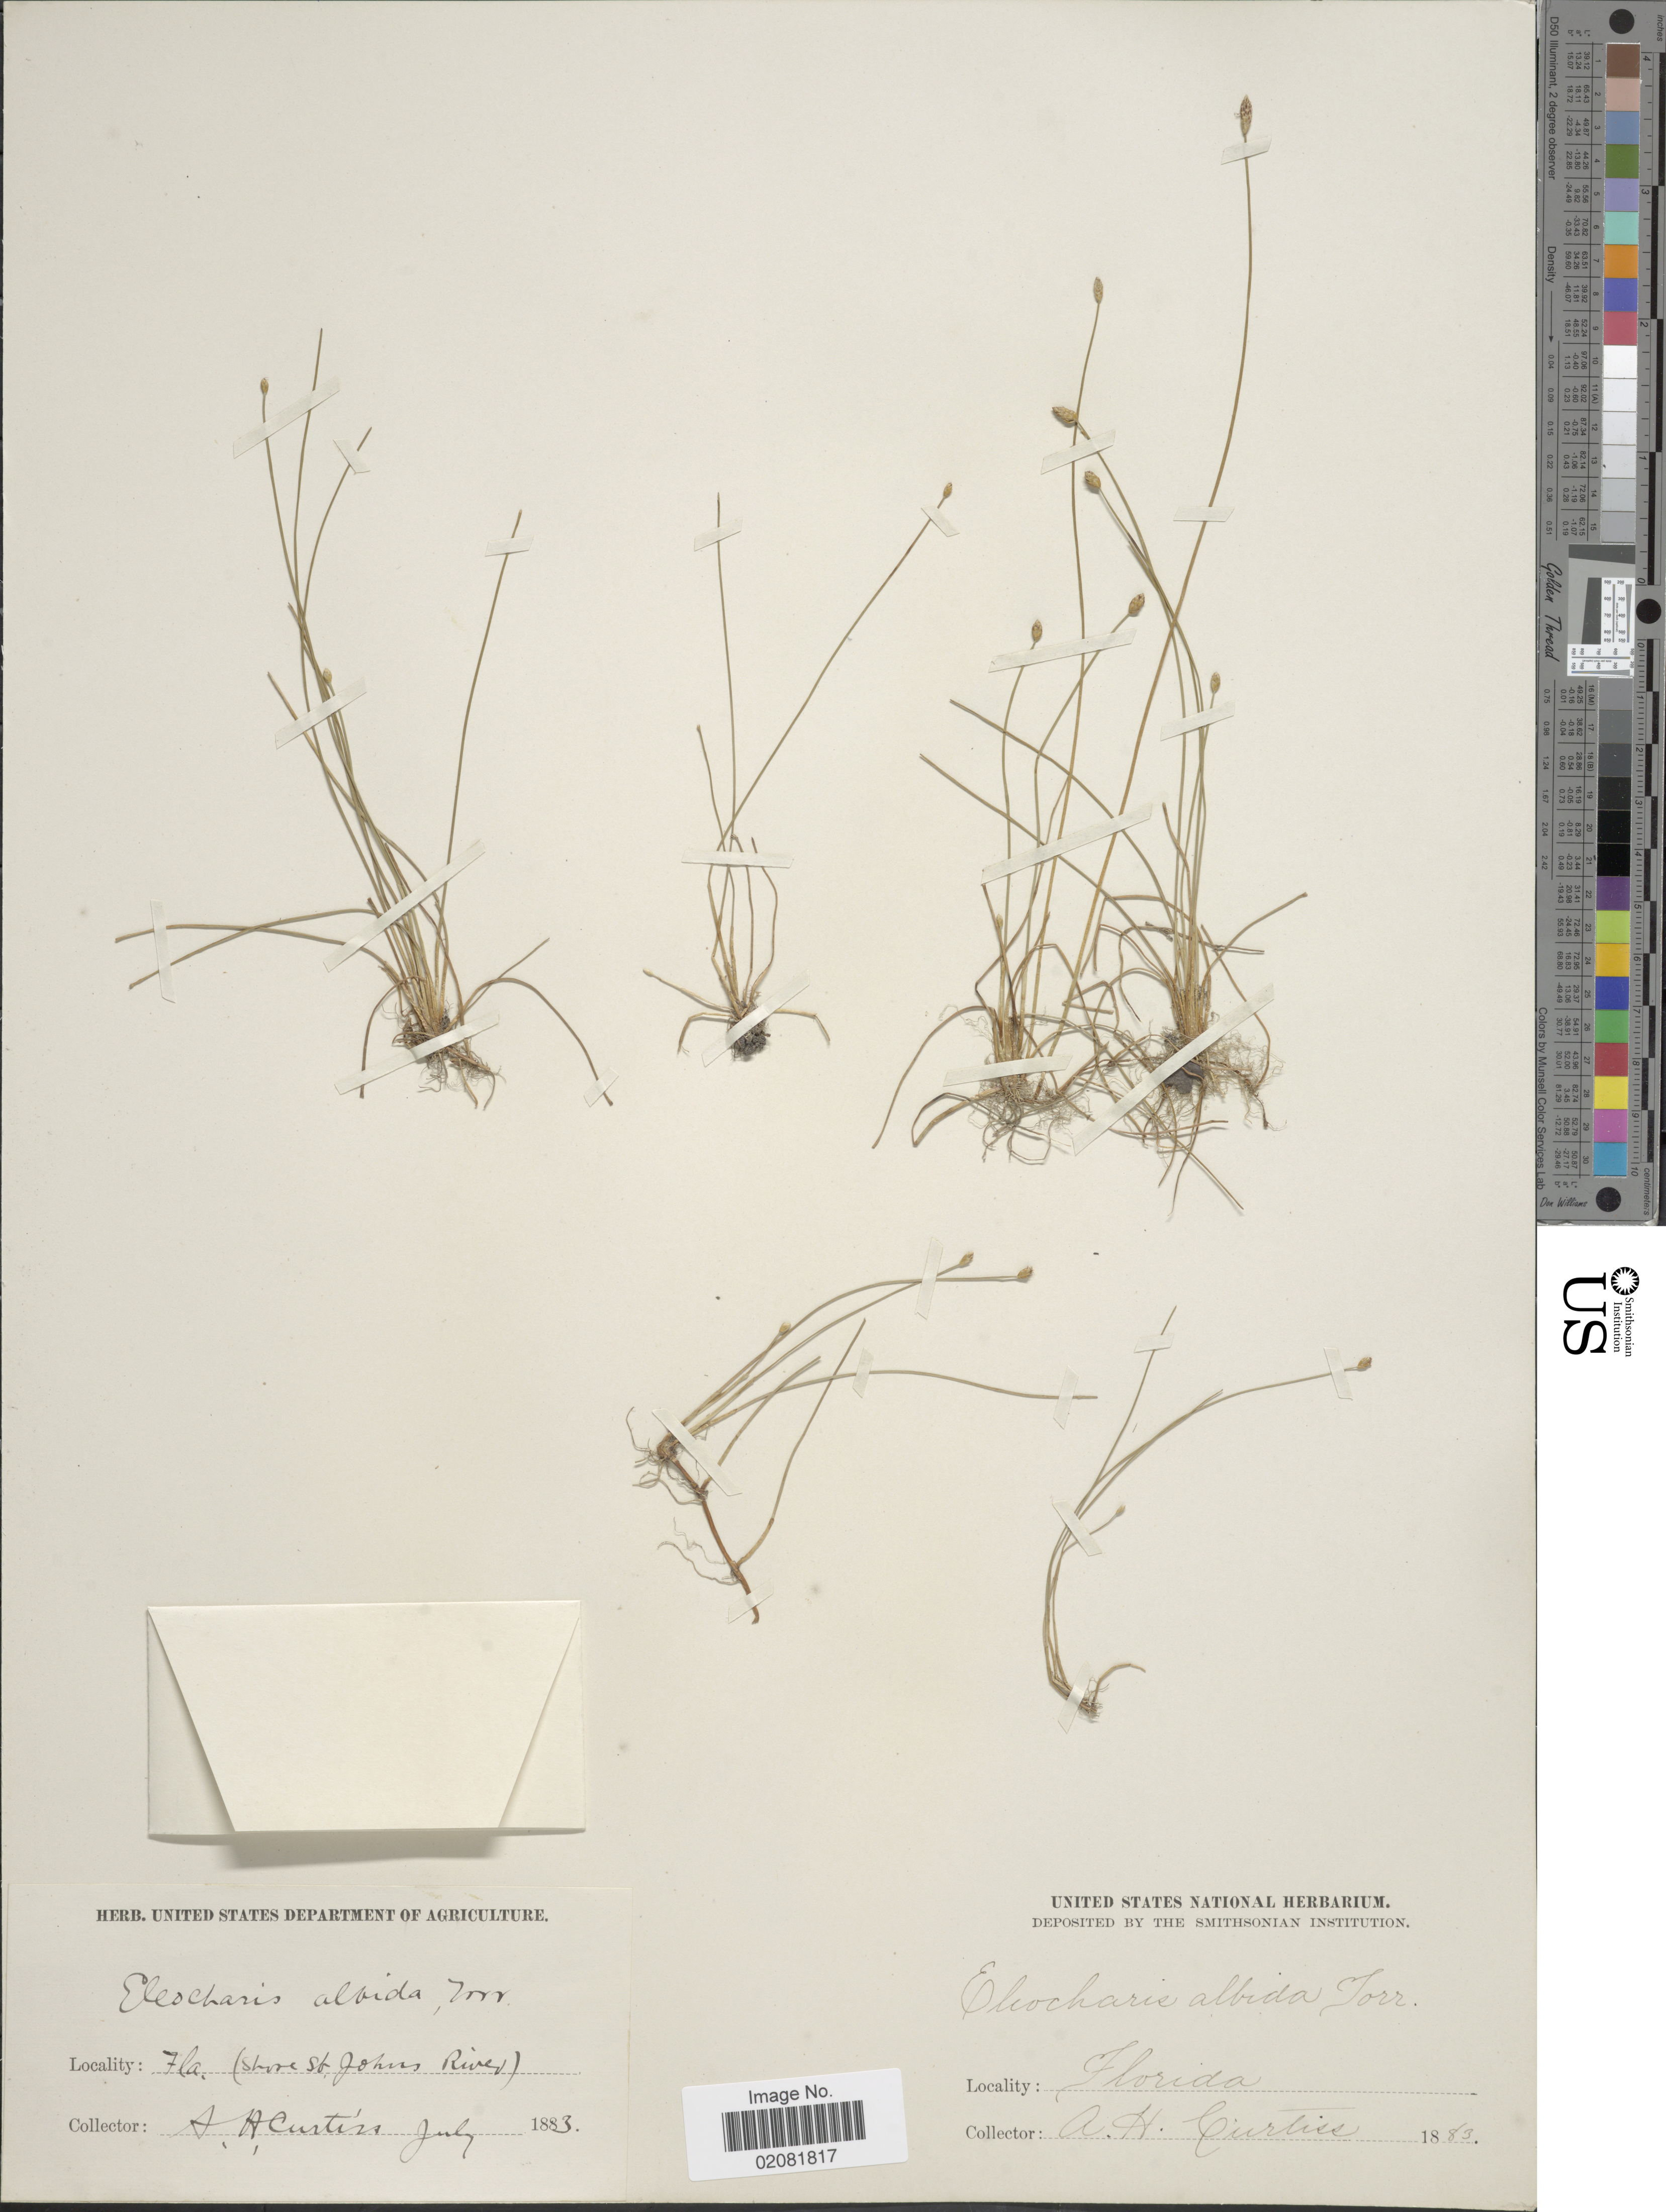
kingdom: Plantae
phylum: Tracheophyta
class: Liliopsida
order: Poales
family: Cyperaceae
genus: Eleocharis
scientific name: Eleocharis albida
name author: Torr.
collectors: A. H. Curtiss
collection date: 1883-07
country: United States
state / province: Florida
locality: (Shore St. Johns River)